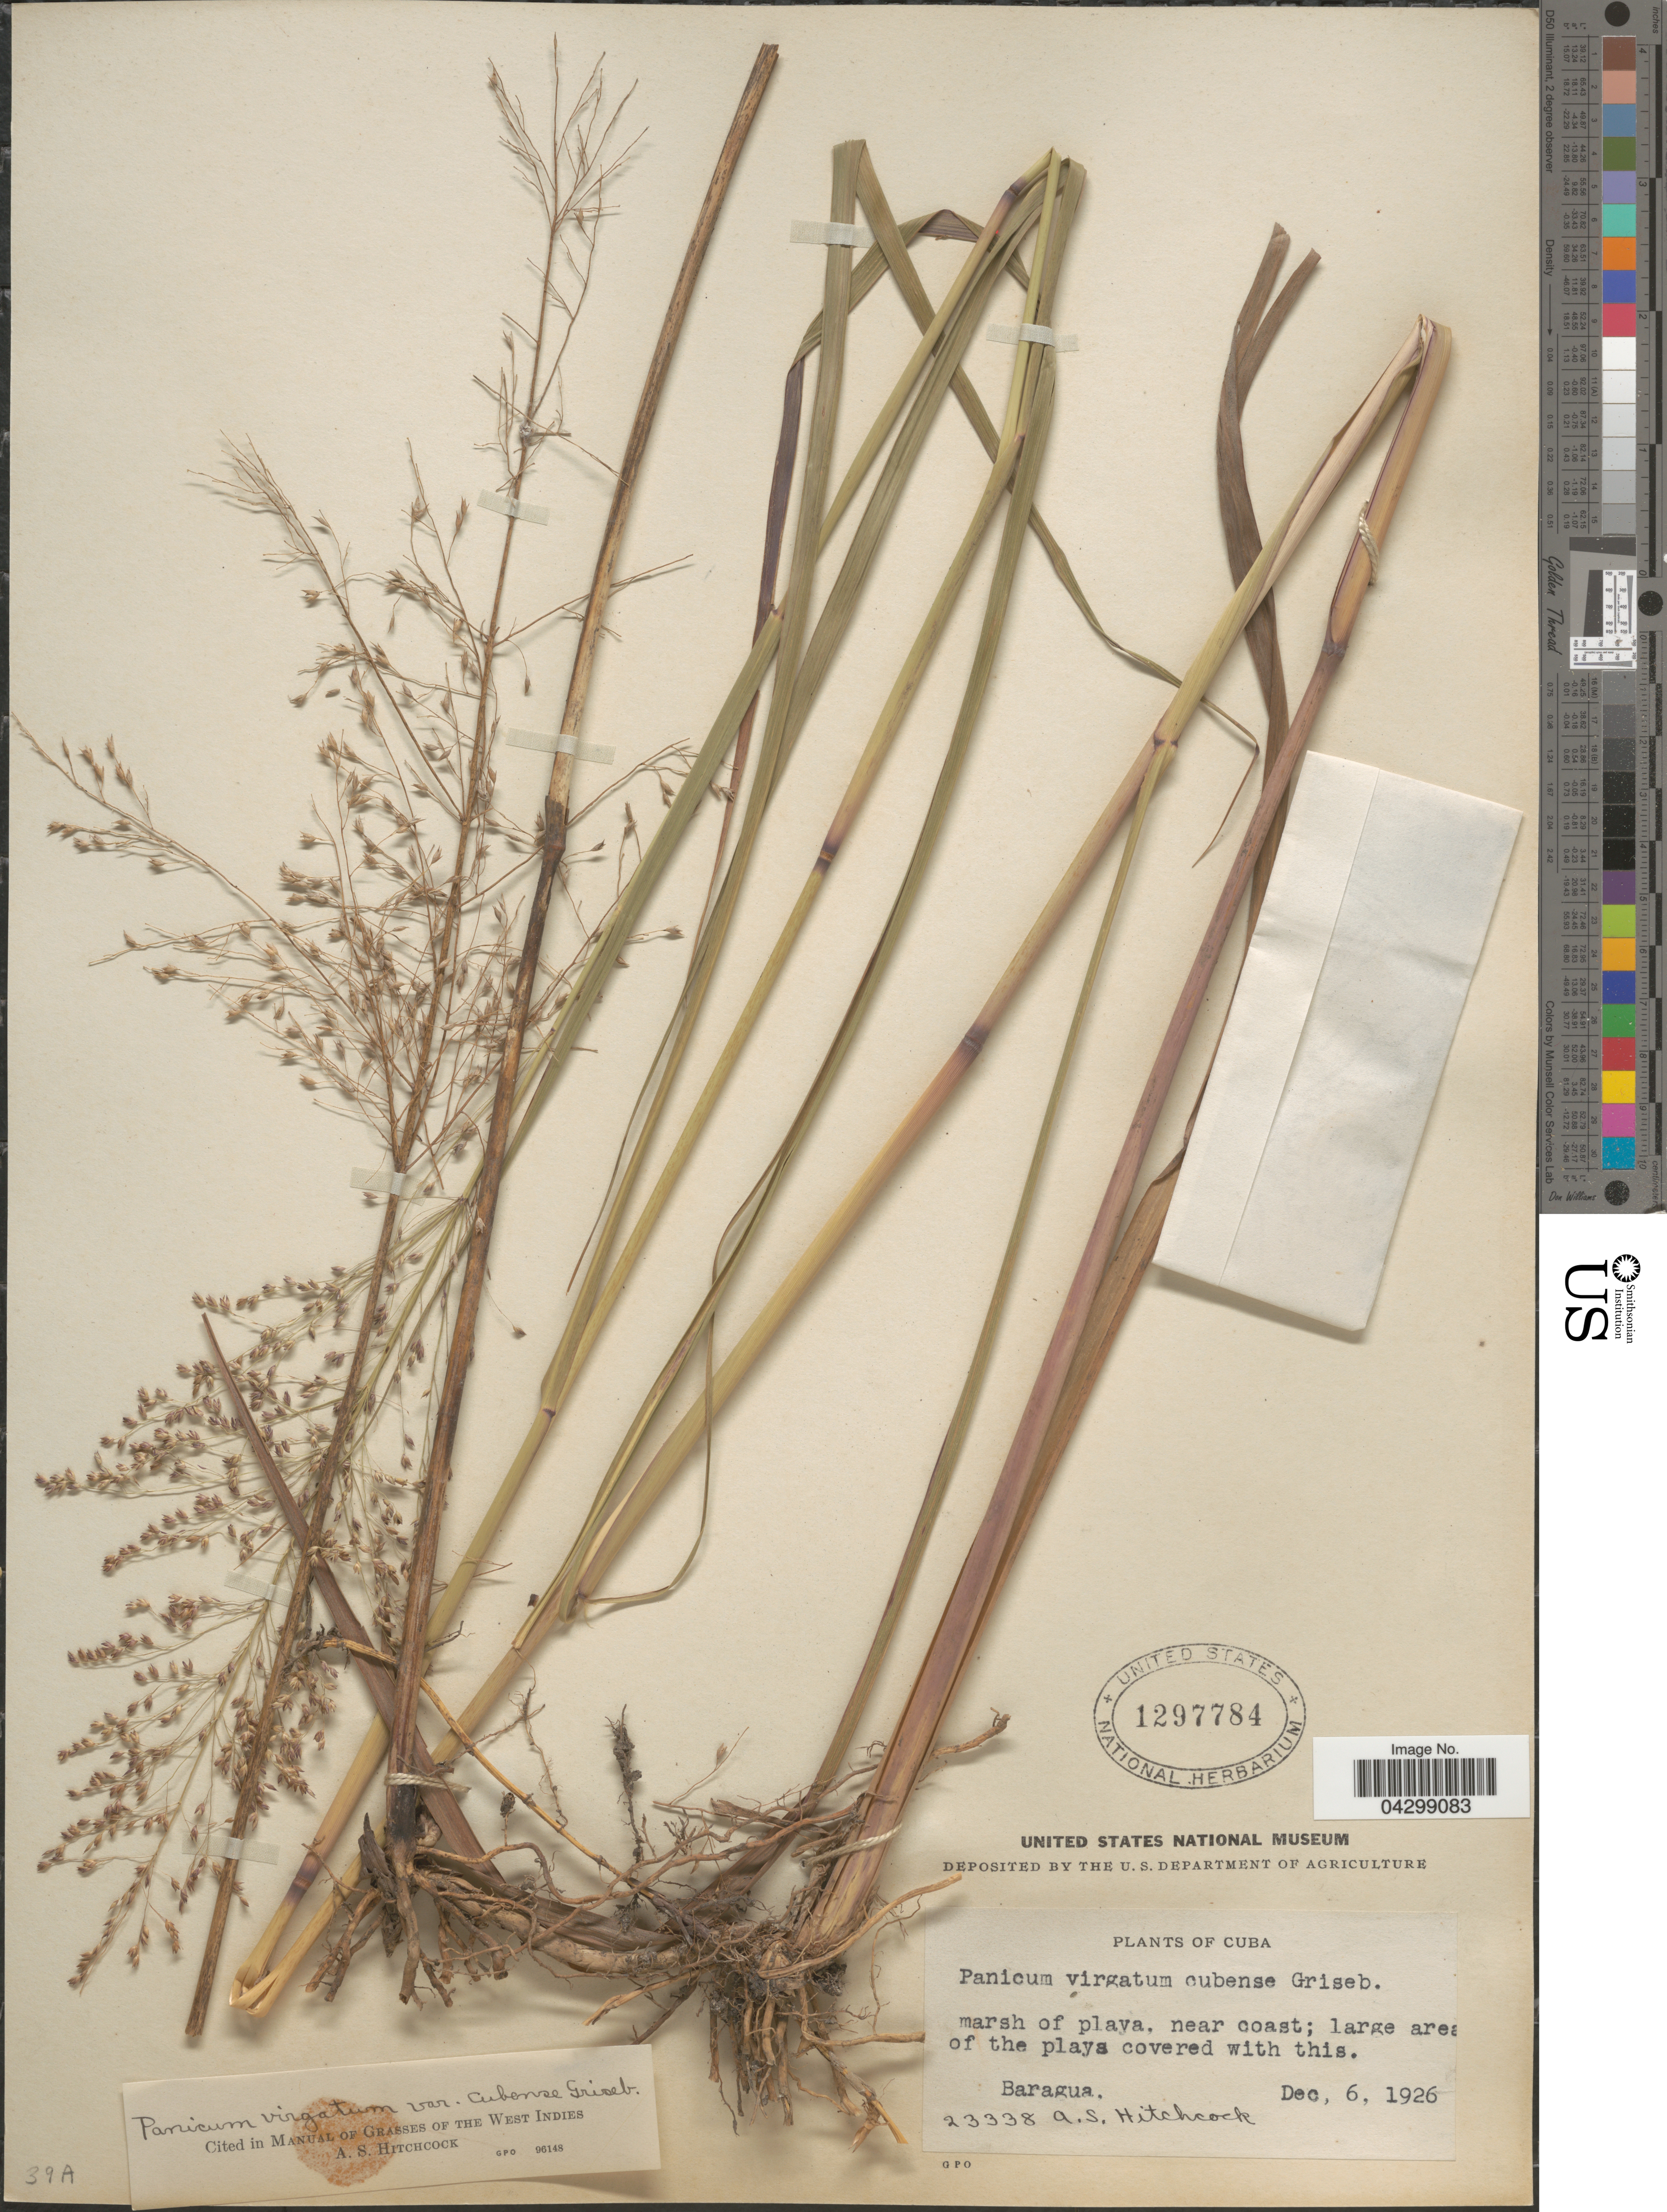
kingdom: Plantae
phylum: Tracheophyta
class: Liliopsida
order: Poales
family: Poaceae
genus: Panicum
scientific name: Panicum virgatum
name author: L.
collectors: A. S. Hitchcock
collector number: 23338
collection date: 1926-12-06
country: Cuba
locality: Marsh of playa, near coast. Baragua.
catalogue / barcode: US 1297784